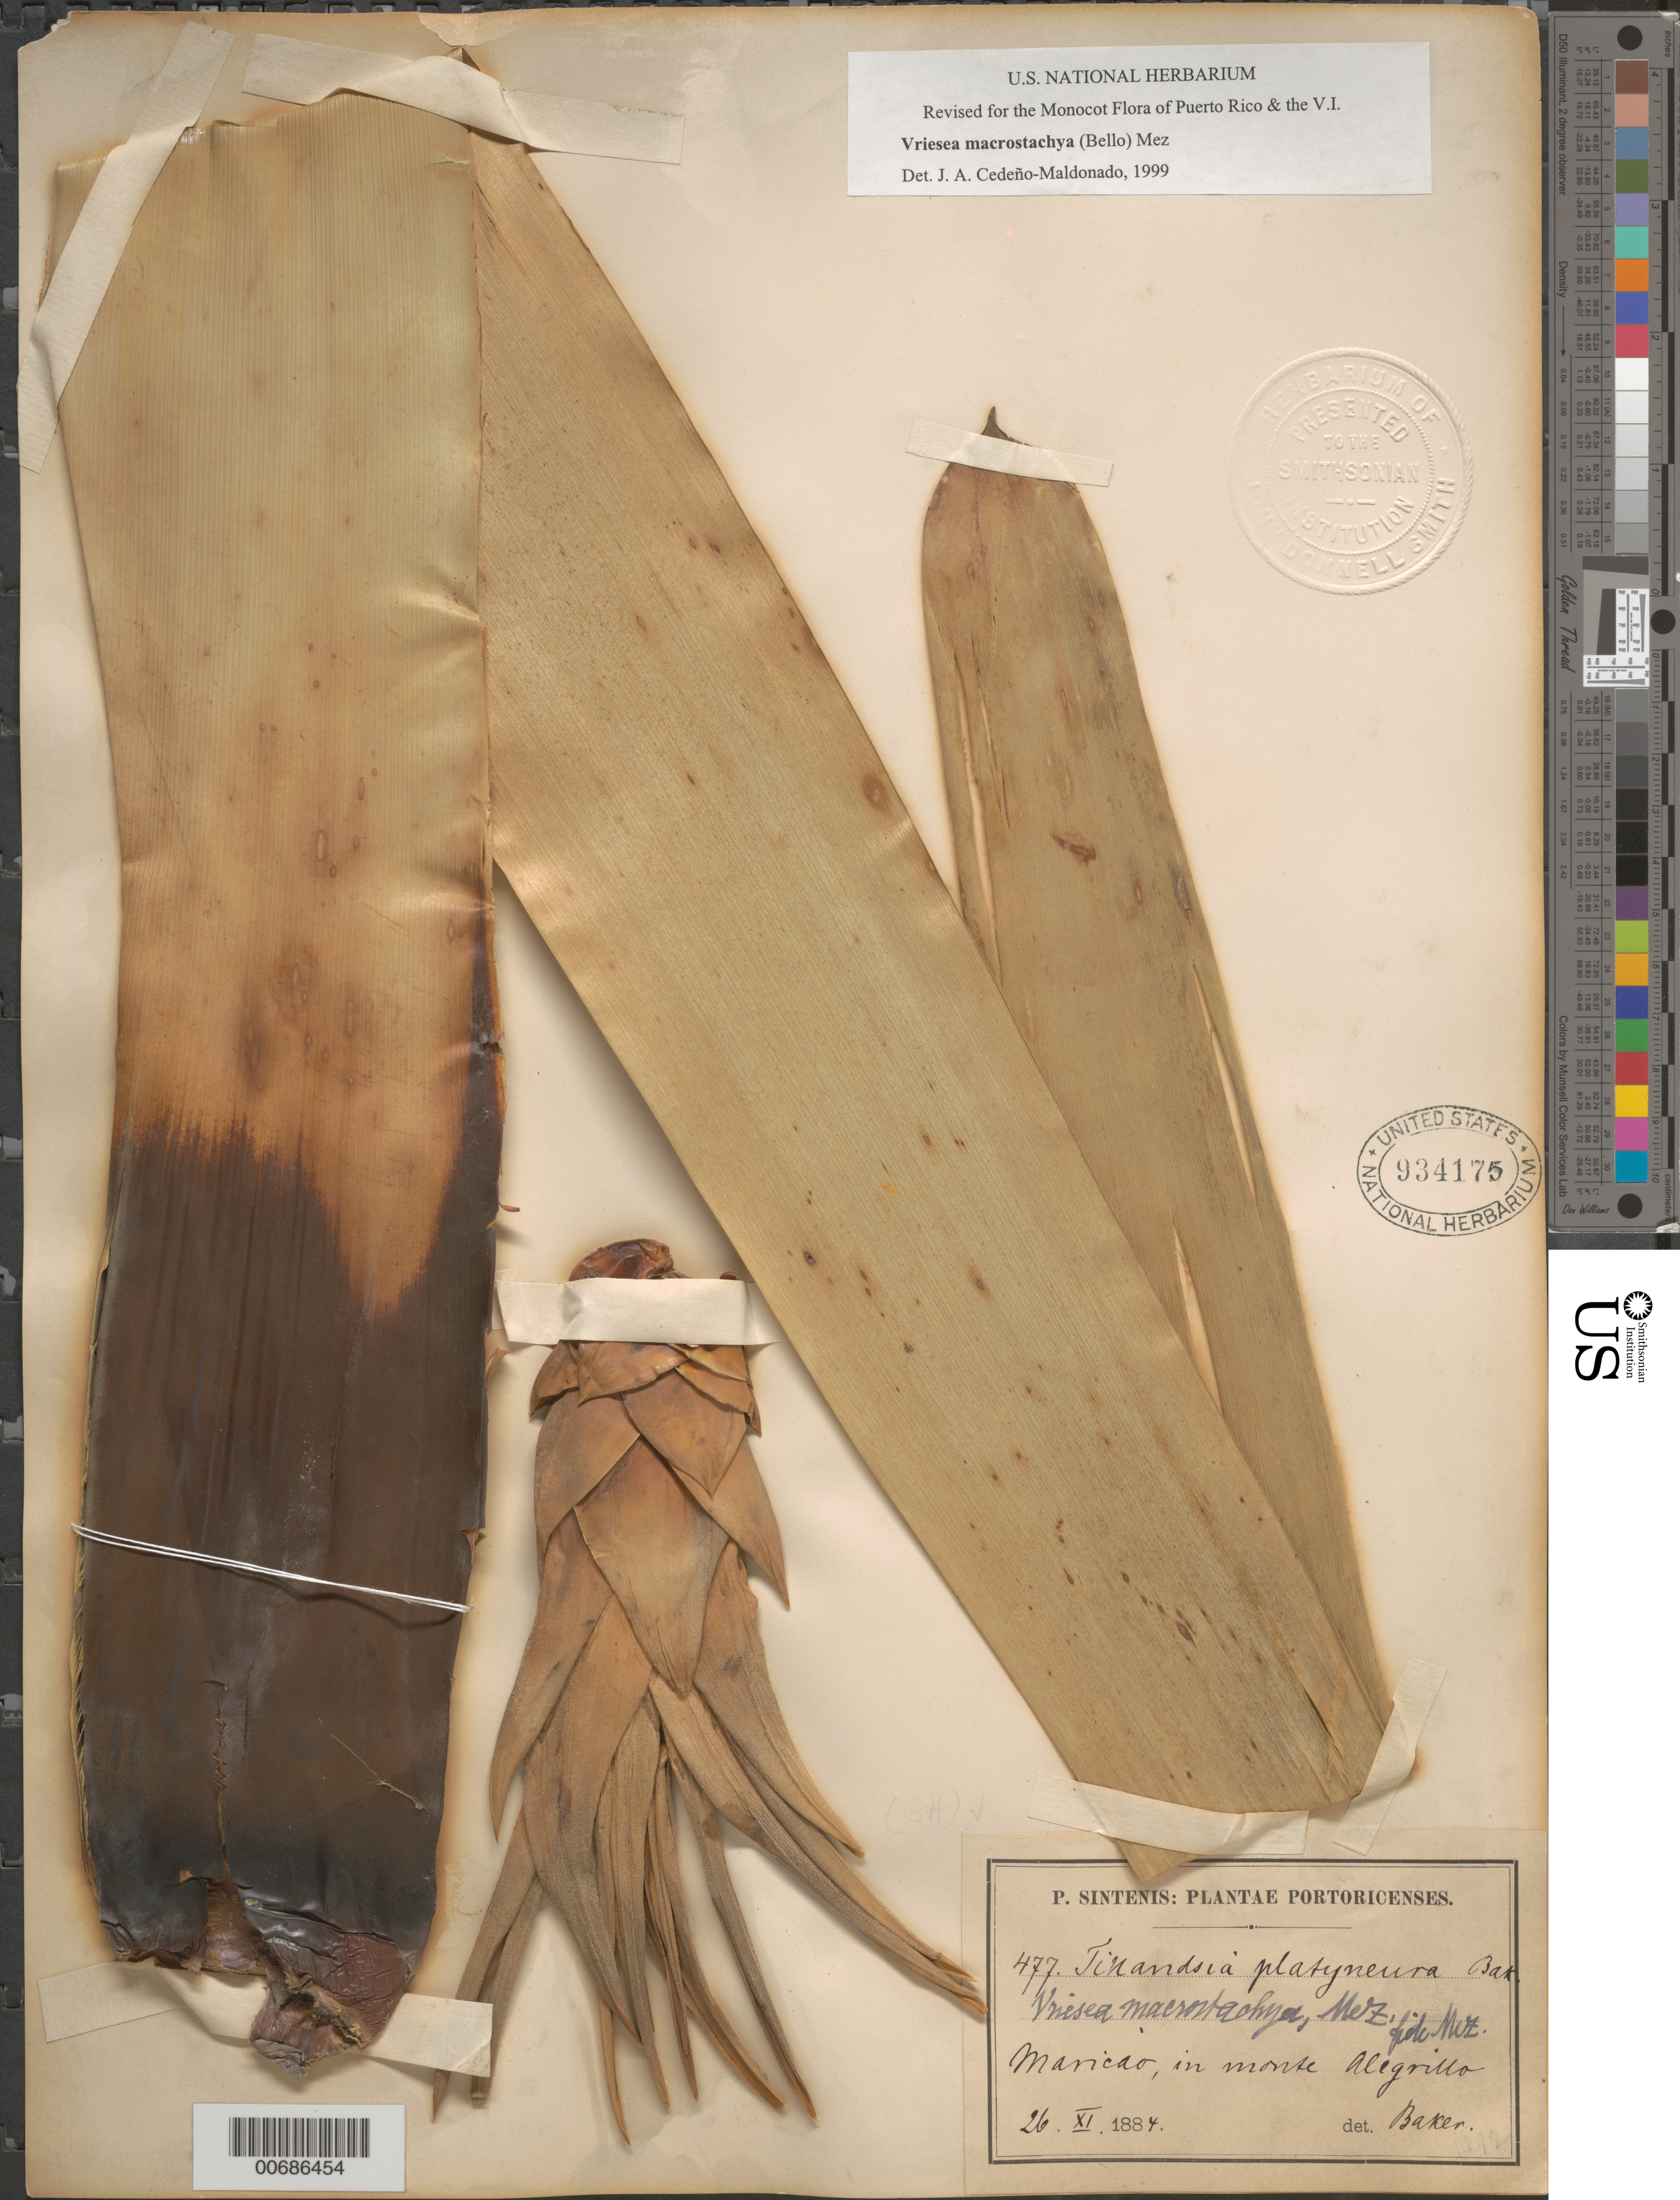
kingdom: Plantae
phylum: Tracheophyta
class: Liliopsida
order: Poales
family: Bromeliaceae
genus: Vriesea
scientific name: Vriesea macrostachya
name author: (Bello) Mez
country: Puerto Rico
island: Greater Antilles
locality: Sierra de Naguabo ad Rio Blanco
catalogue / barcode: US 934175